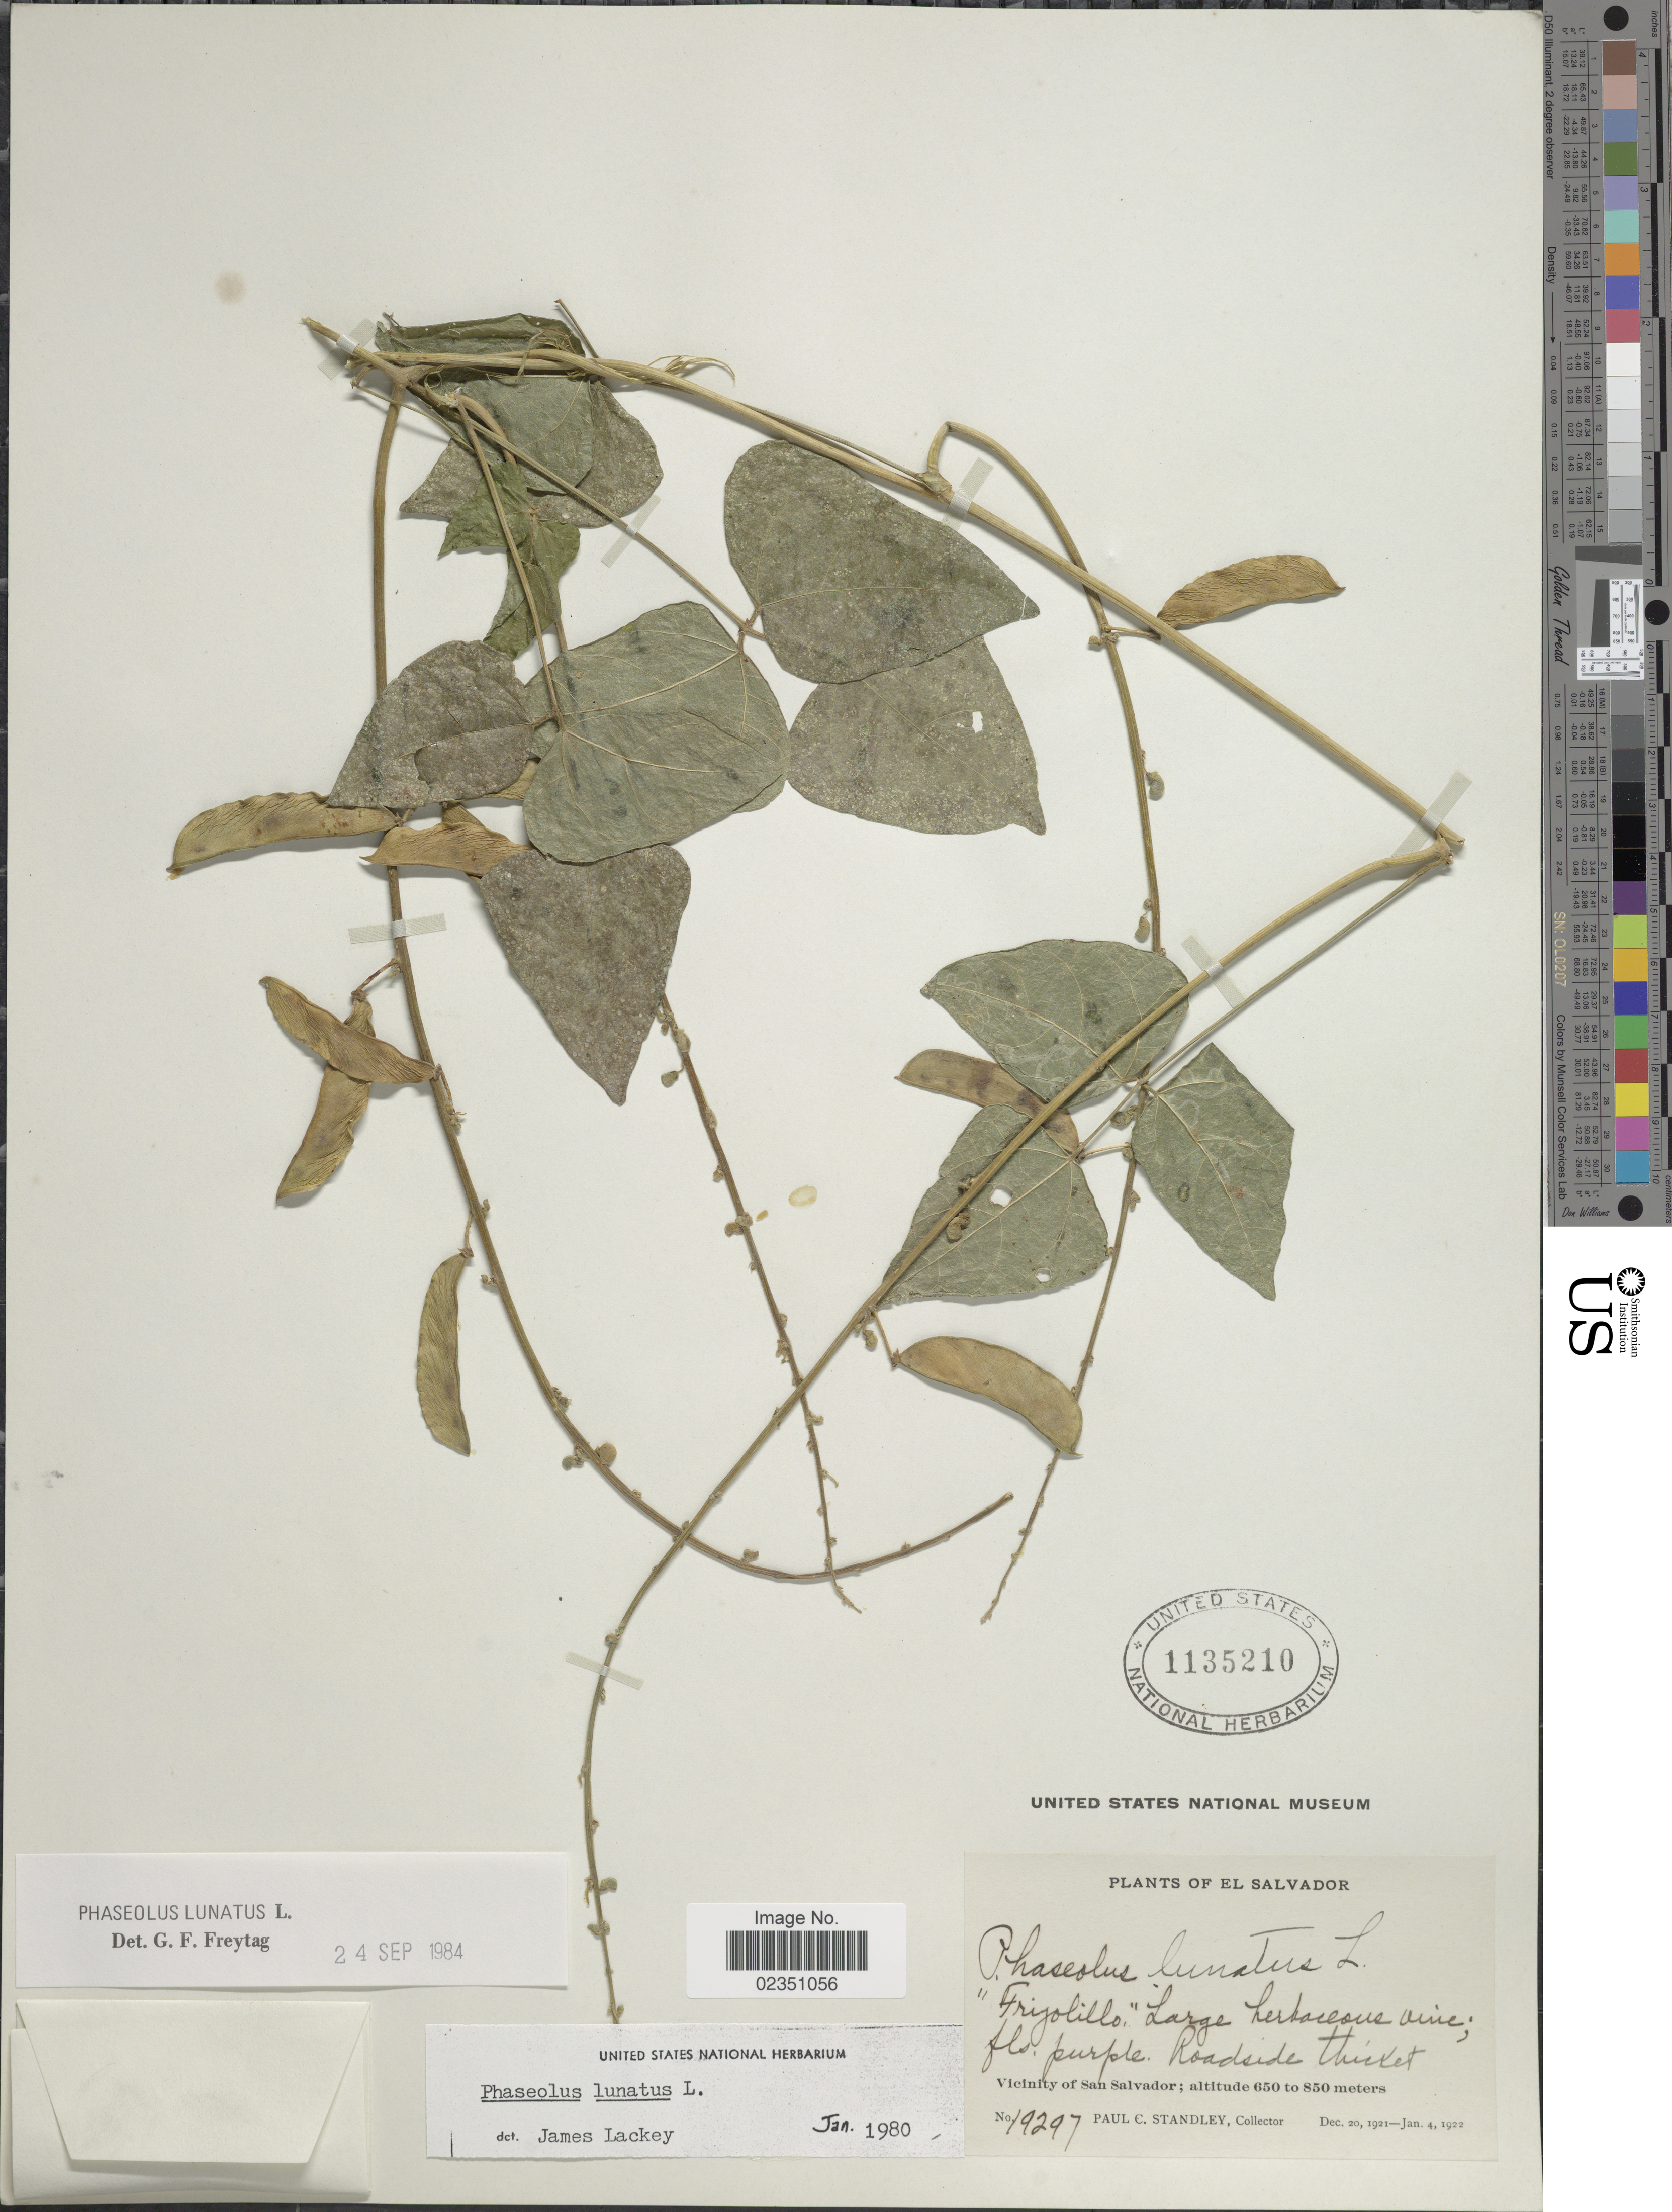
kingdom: Plantae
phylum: Tracheophyta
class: Magnoliopsida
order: Fabales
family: Fabaceae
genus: Phaseolus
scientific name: Phaseolus lunatus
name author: L.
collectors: P. C. Standley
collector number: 19297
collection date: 1921-12-20/1922-01-04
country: El Salvador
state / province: San Salvador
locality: Roadside thicket, Vicinity of San Salvador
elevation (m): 650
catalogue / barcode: US 1135210